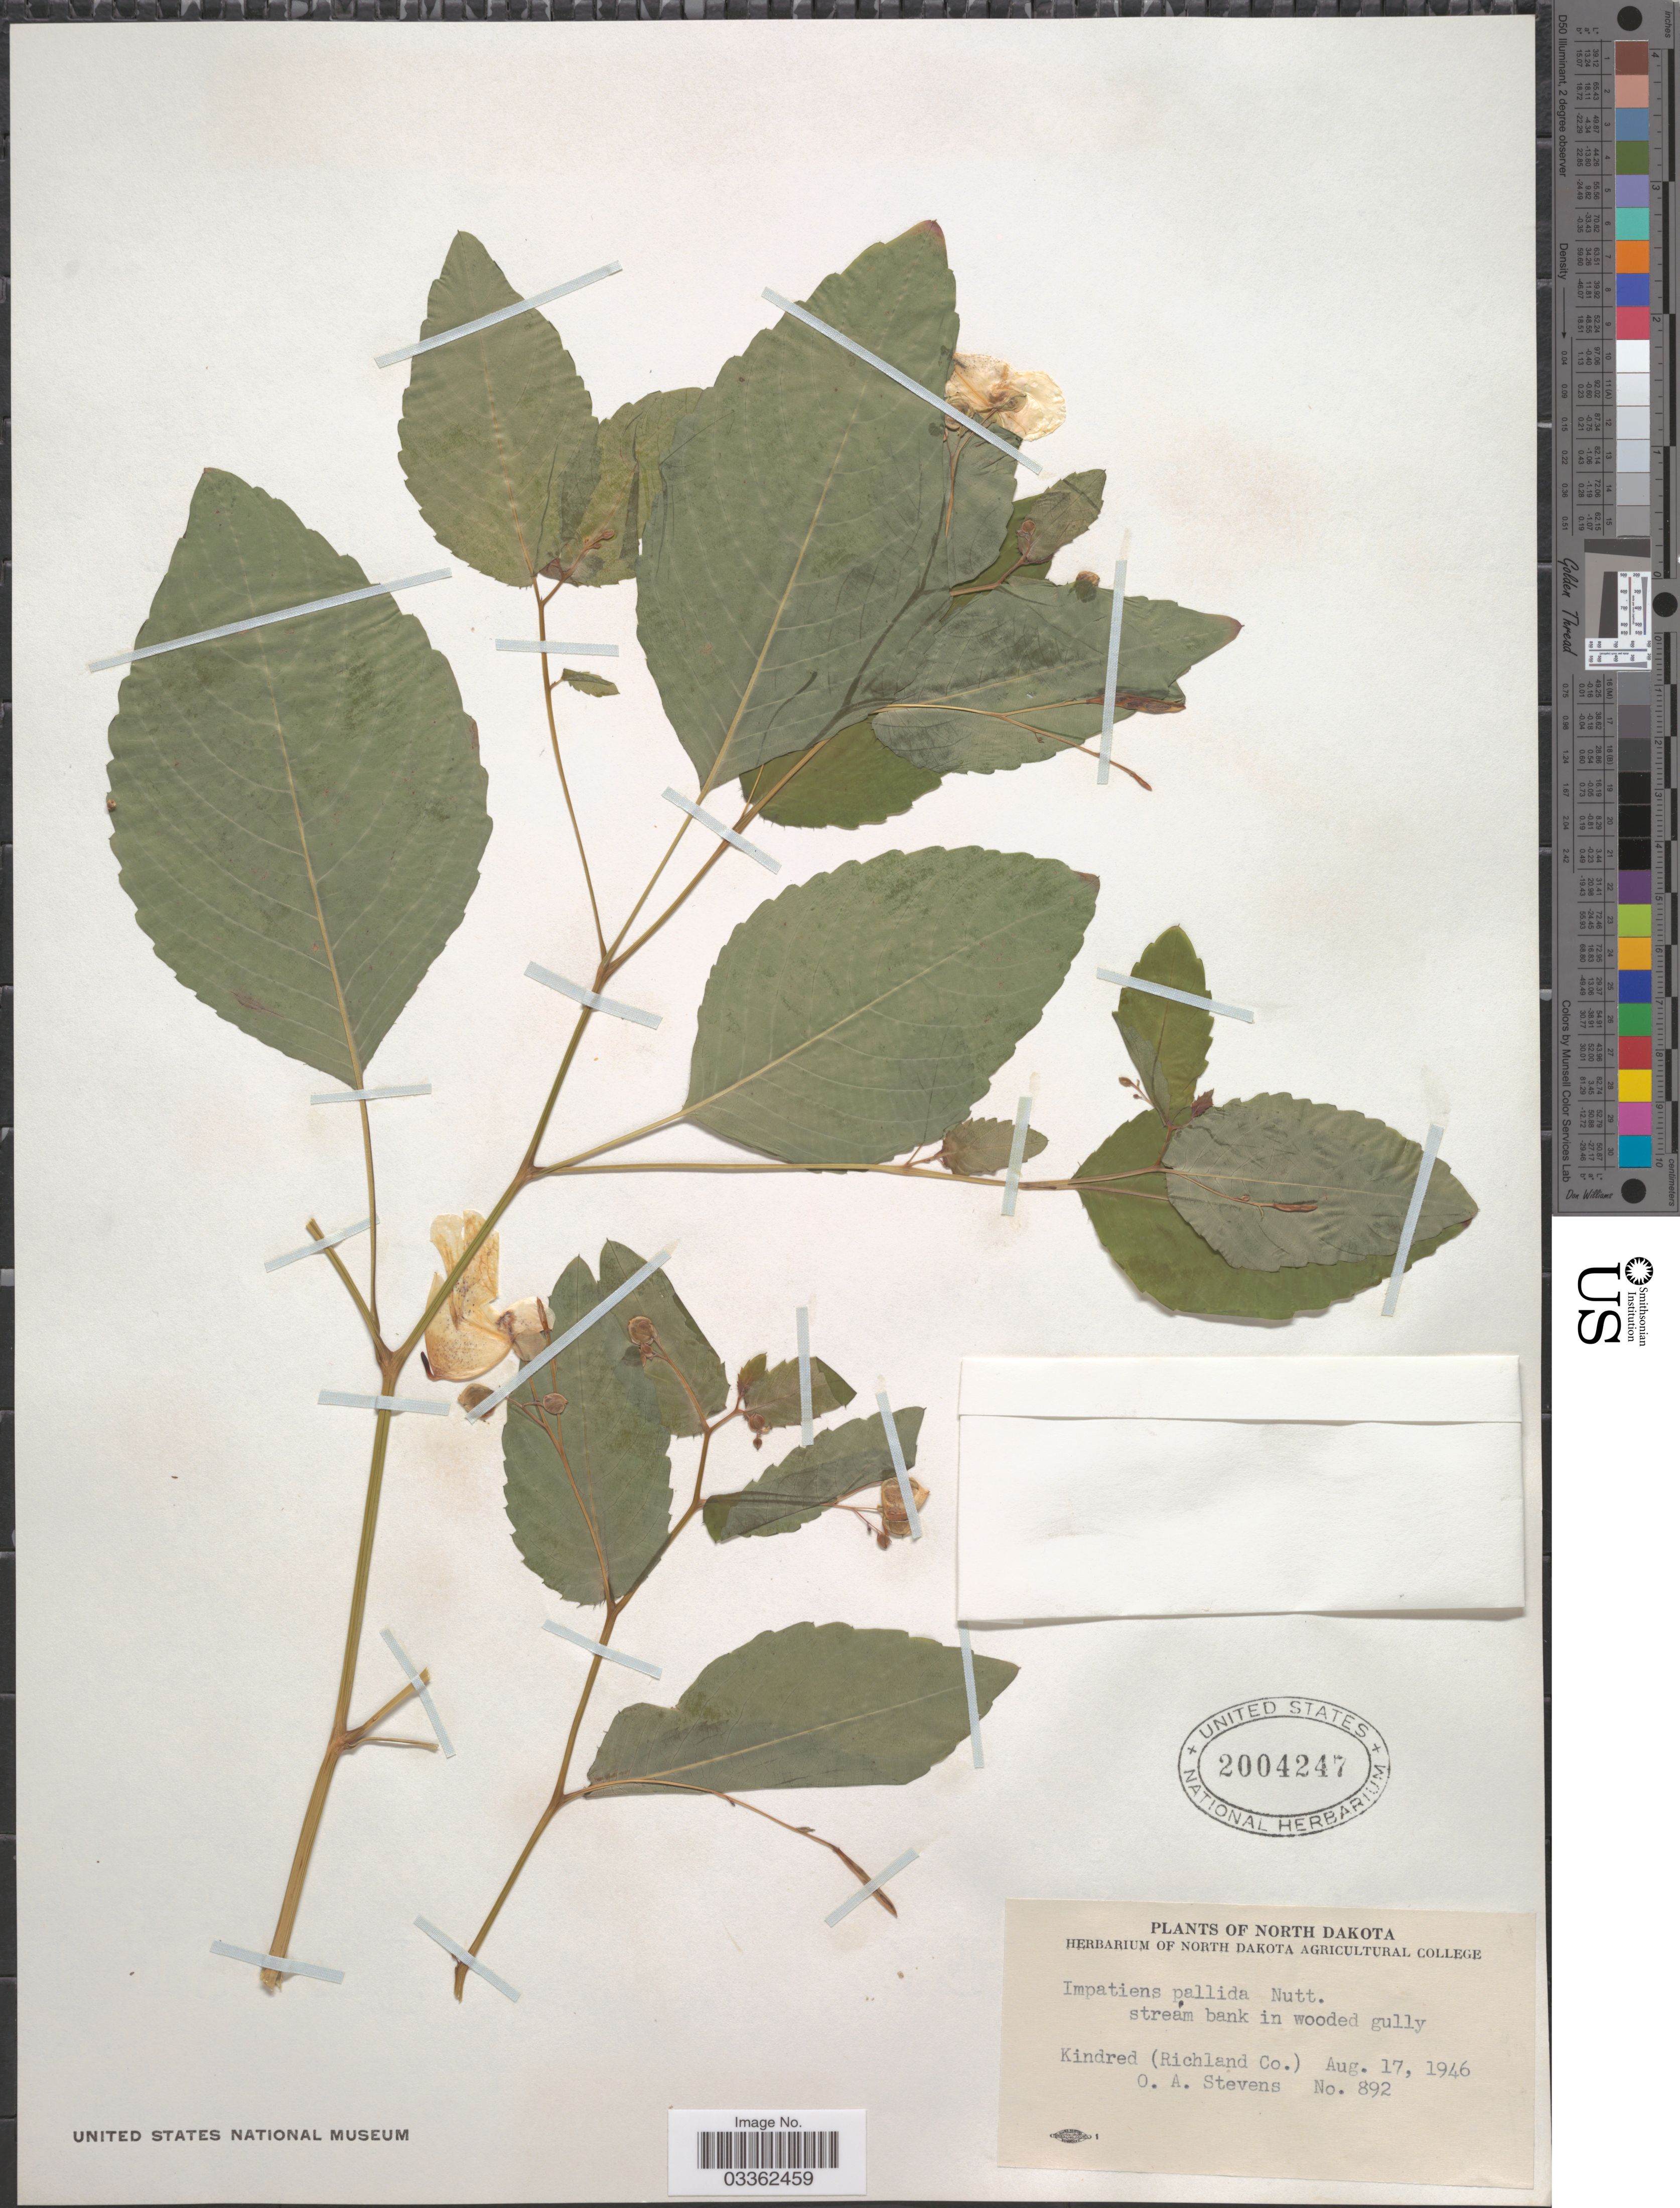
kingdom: Plantae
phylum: Tracheophyta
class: Magnoliopsida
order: Ericales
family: Balsaminaceae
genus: Impatiens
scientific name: Impatiens pallida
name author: Nutt.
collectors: O. A. Stevens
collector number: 892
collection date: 1946-08-17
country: United States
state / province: North Dakota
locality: Kindred (Richland Co.).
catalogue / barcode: US 2004247